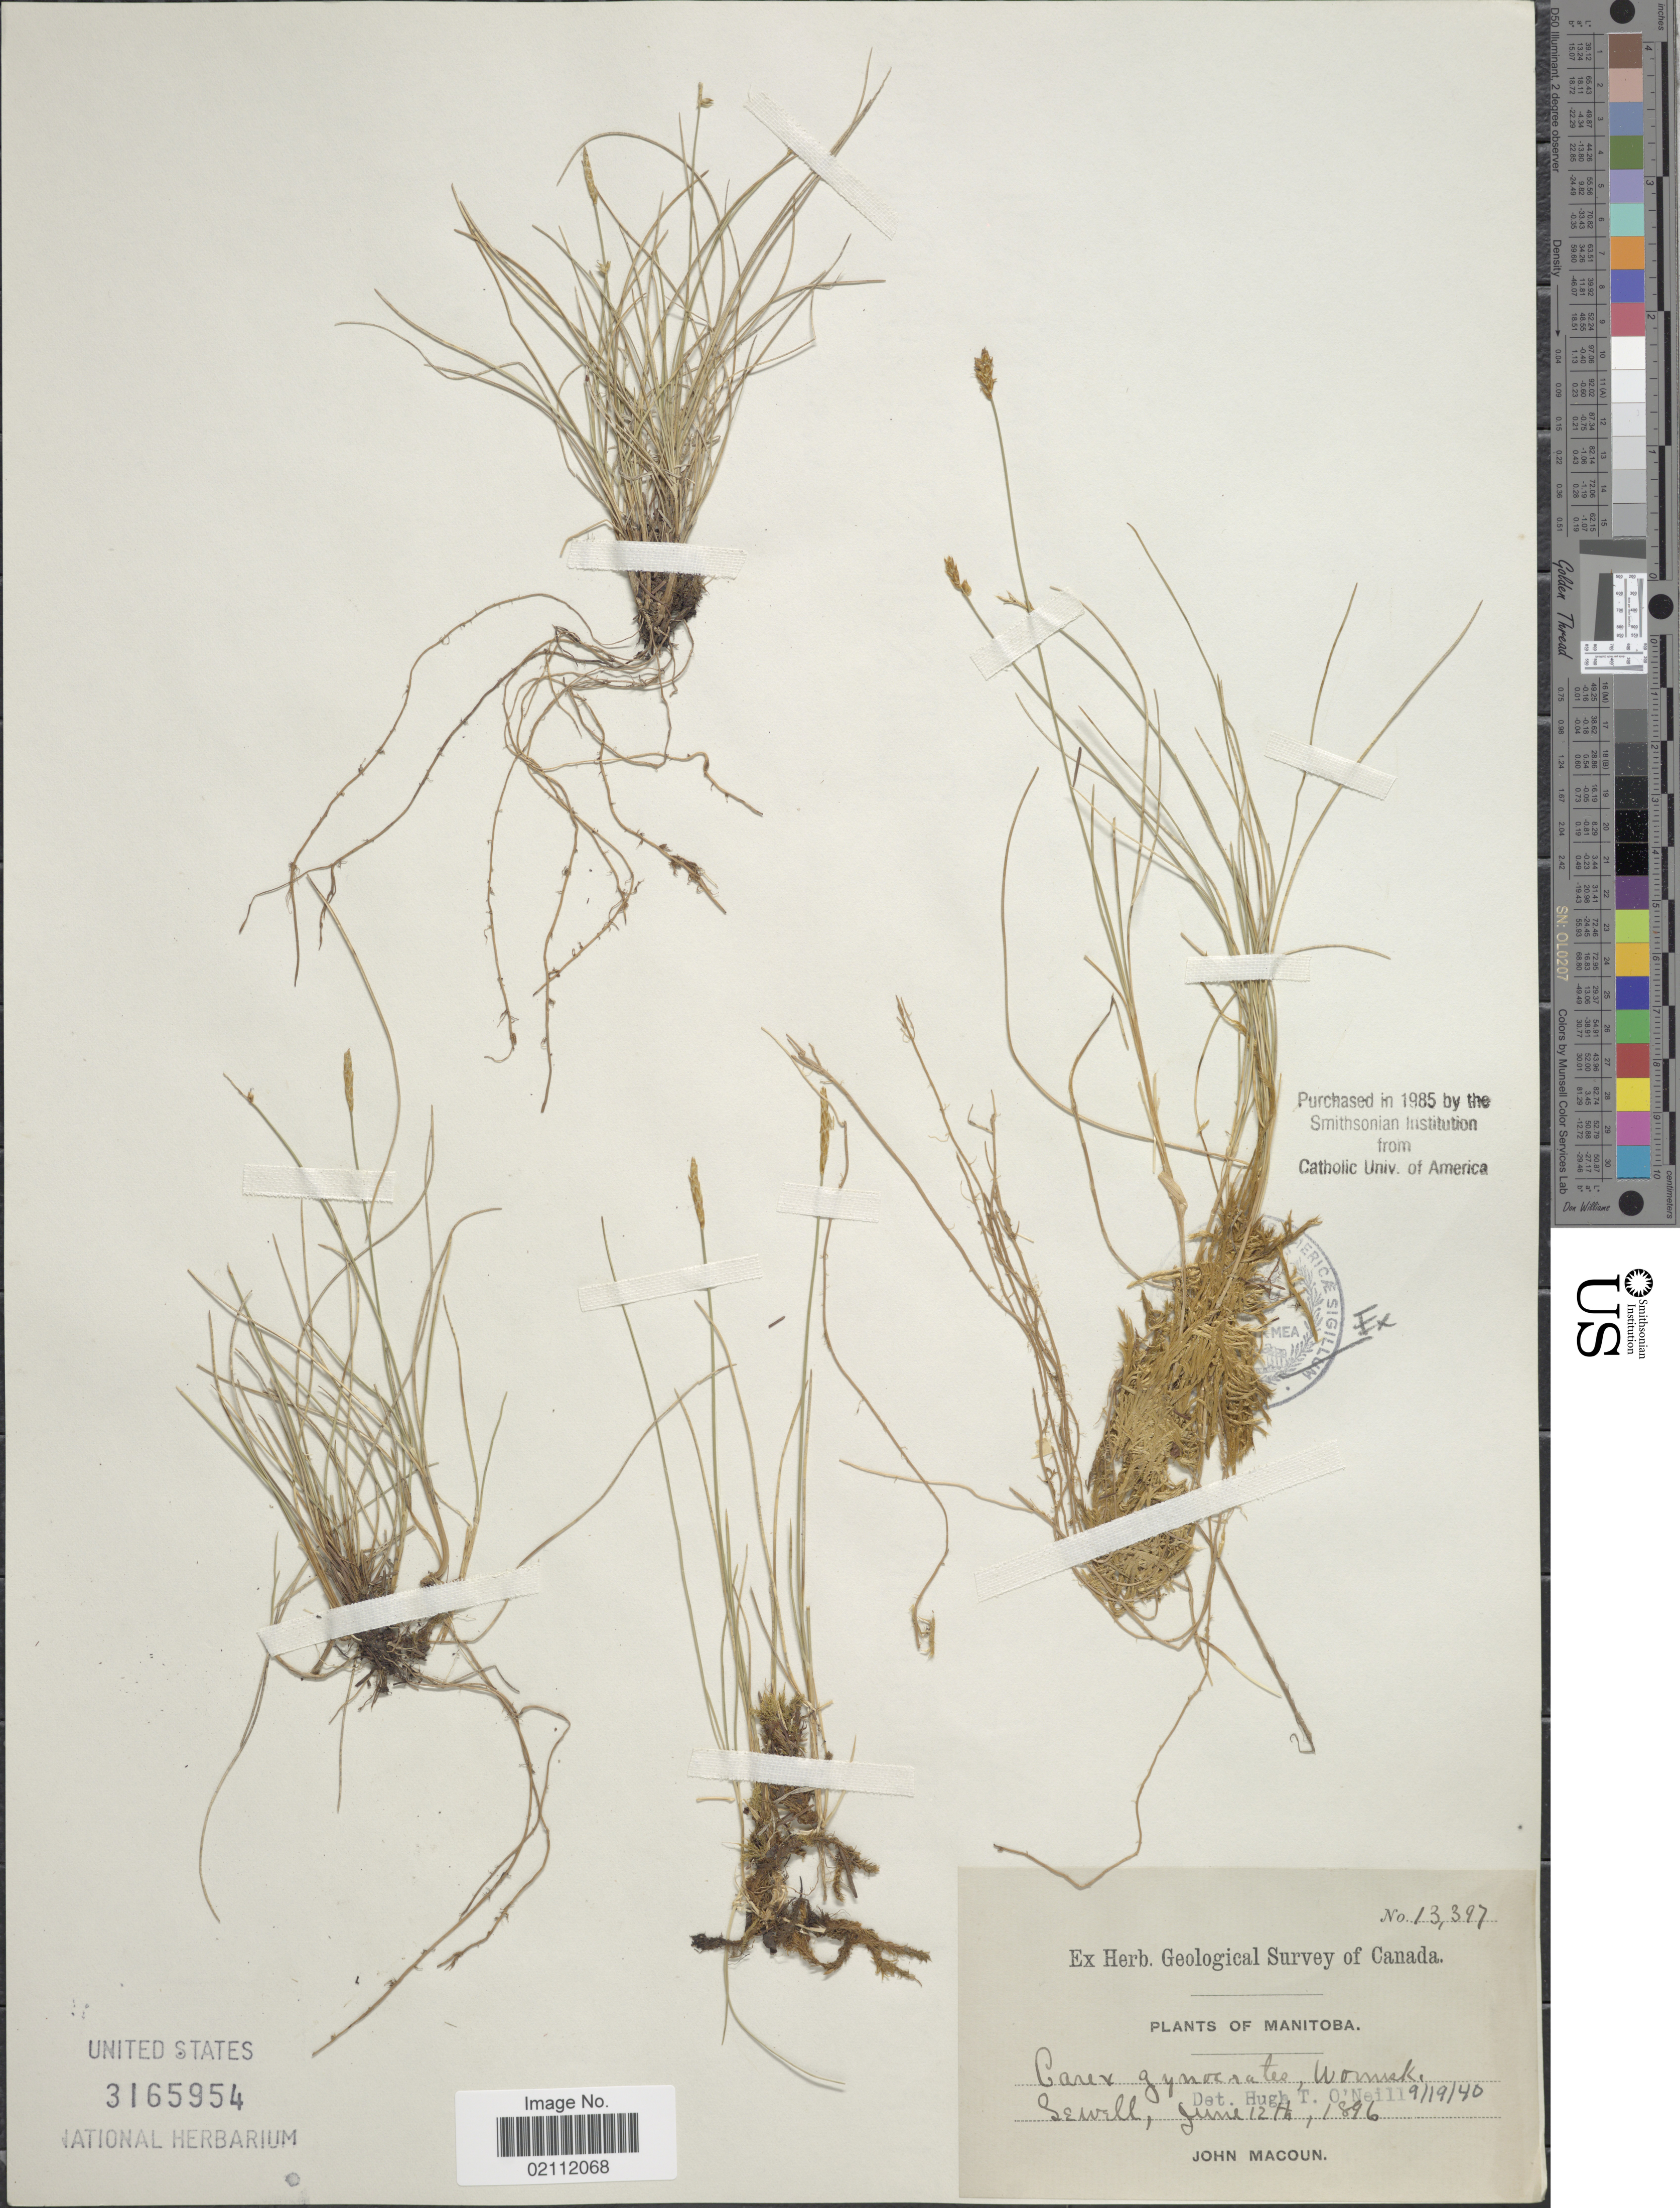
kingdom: Plantae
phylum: Tracheophyta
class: Liliopsida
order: Poales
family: Cyperaceae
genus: Carex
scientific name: Carex nardina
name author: (Hornem.) Fr.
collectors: J. Macoun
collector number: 13397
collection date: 1896-06-12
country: Canada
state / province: Manitoba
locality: Sewell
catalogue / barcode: US 3165954